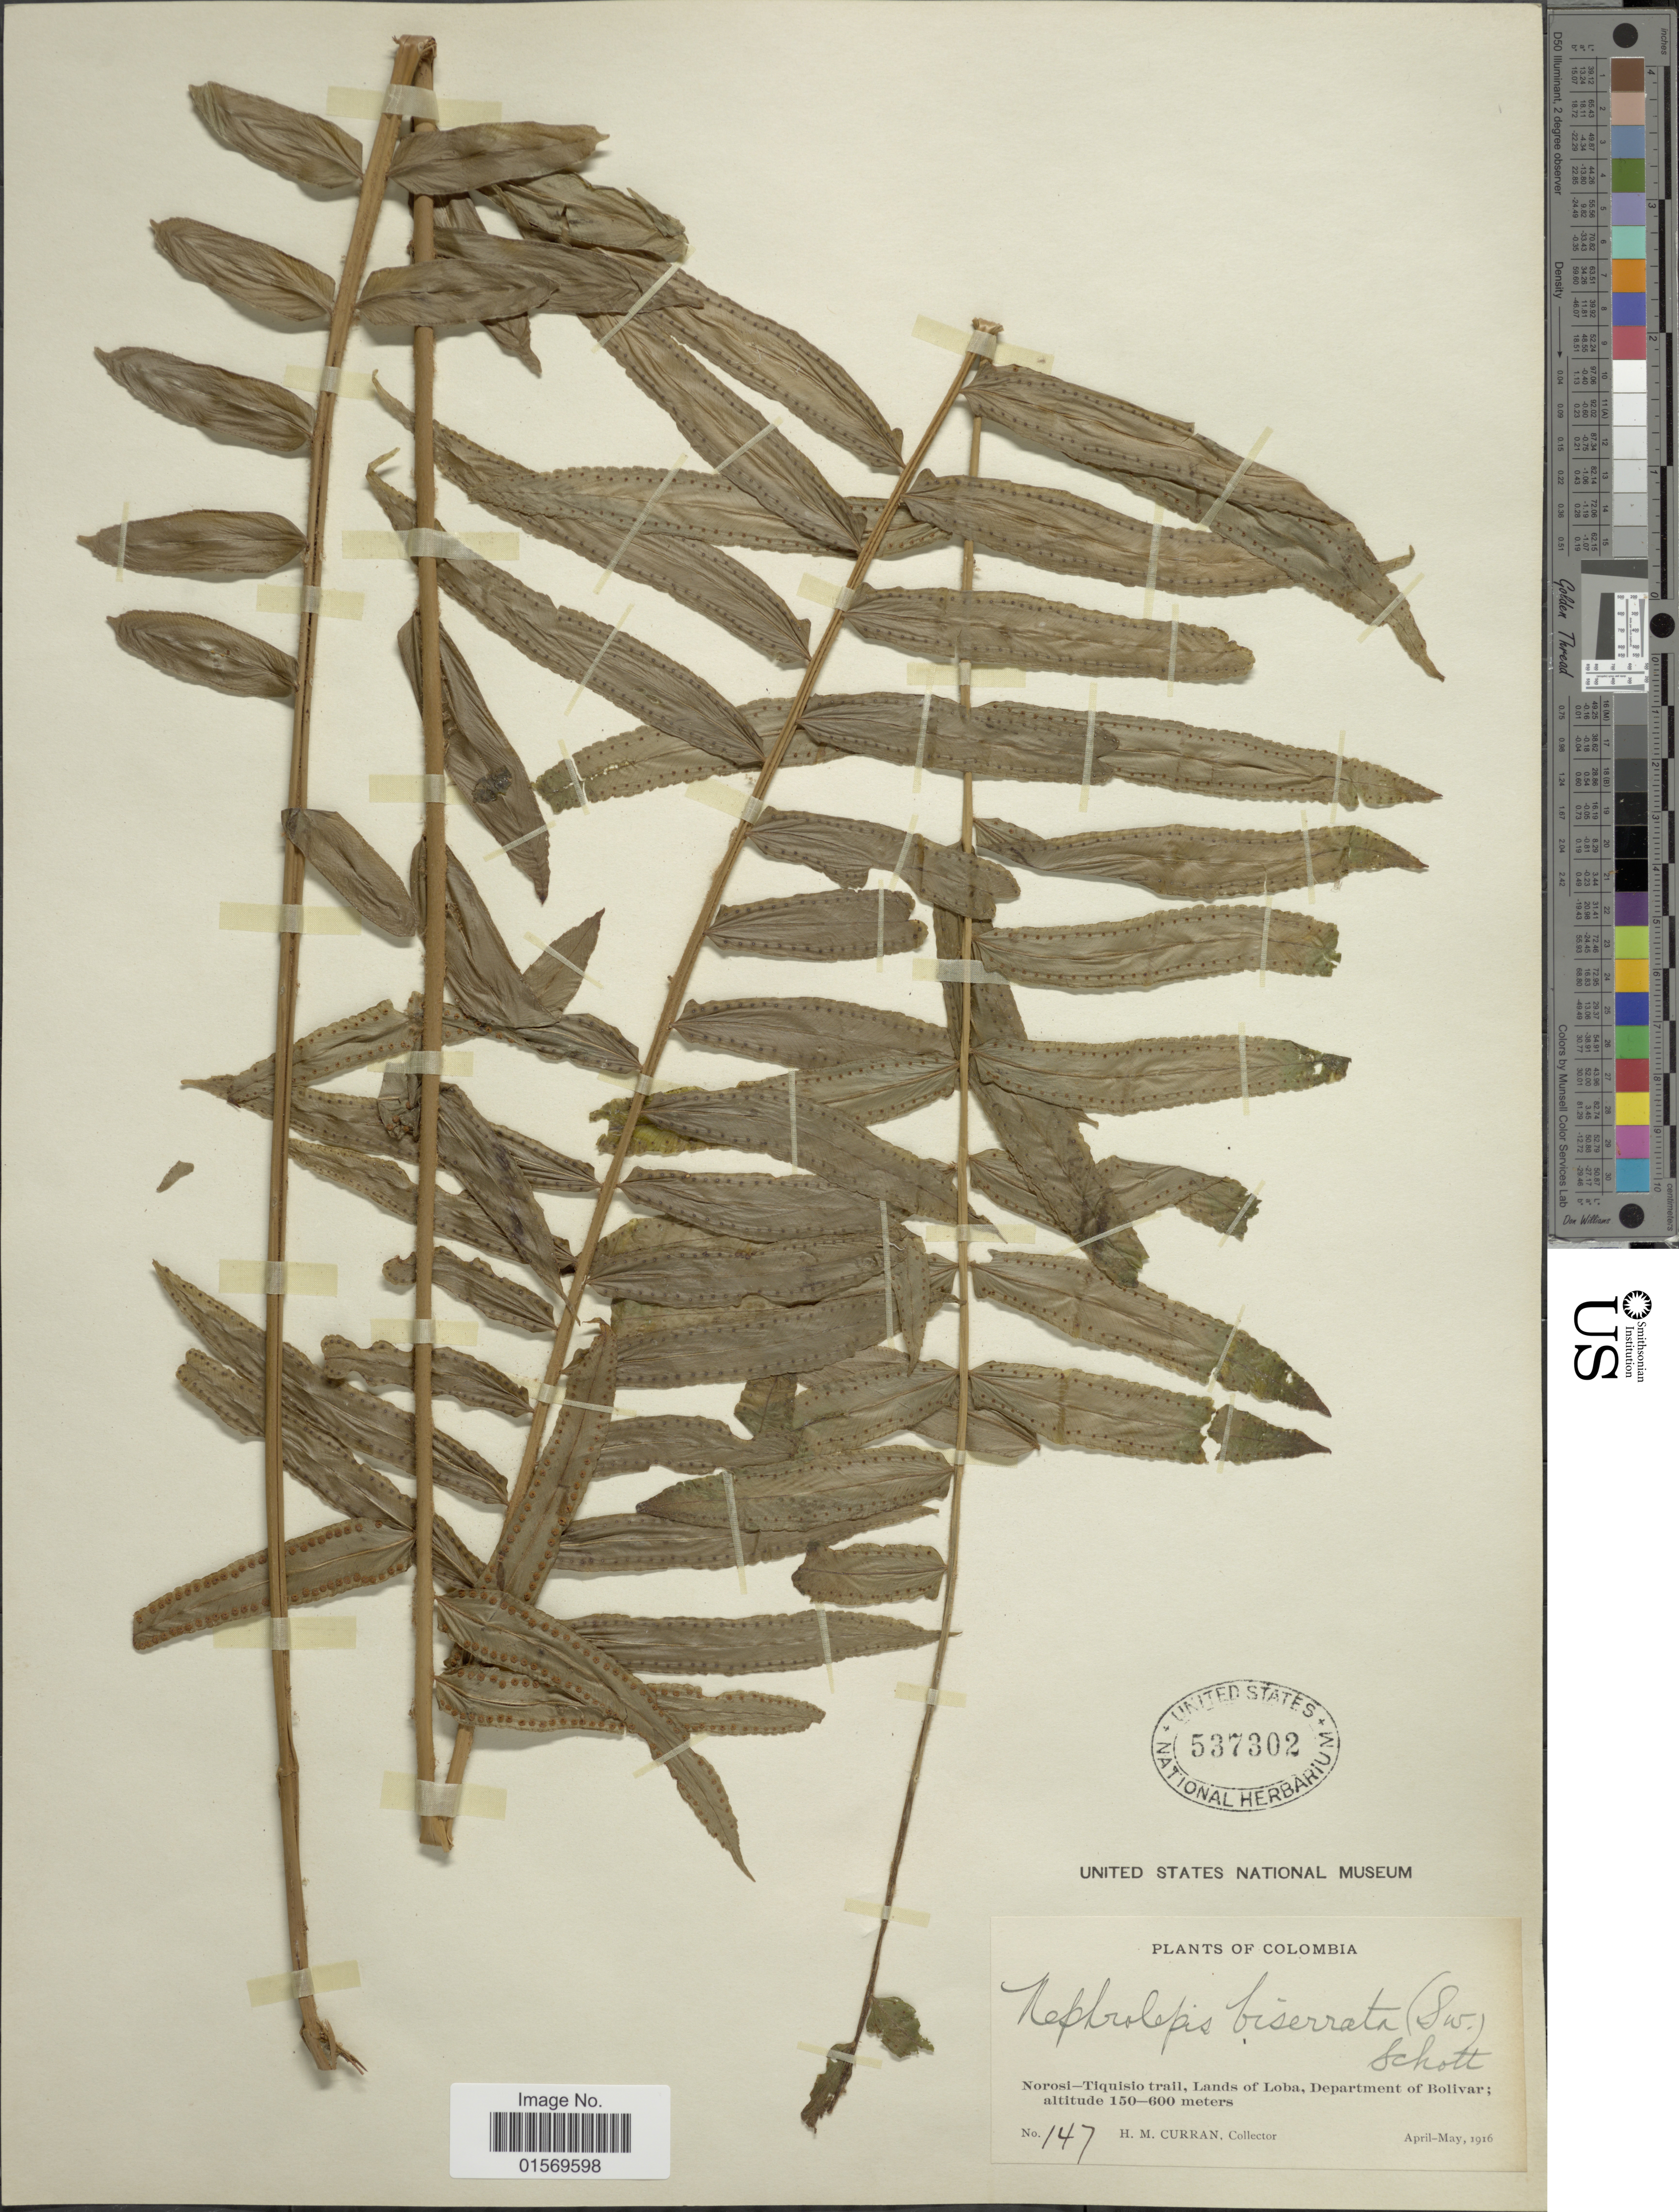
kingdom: Plantae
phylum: Tracheophyta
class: Polypodiopsida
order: Polypodiales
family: Nephrolepidaceae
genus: Nephrolepis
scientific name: Nephrolepis biserrata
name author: (Sw.) Schott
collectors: H. M. Curran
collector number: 147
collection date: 1916-04/1916-05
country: Colombia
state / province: Bolívar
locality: Norosi-Tiquisio trail, Lands of Loba.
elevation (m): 150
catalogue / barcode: US 537302